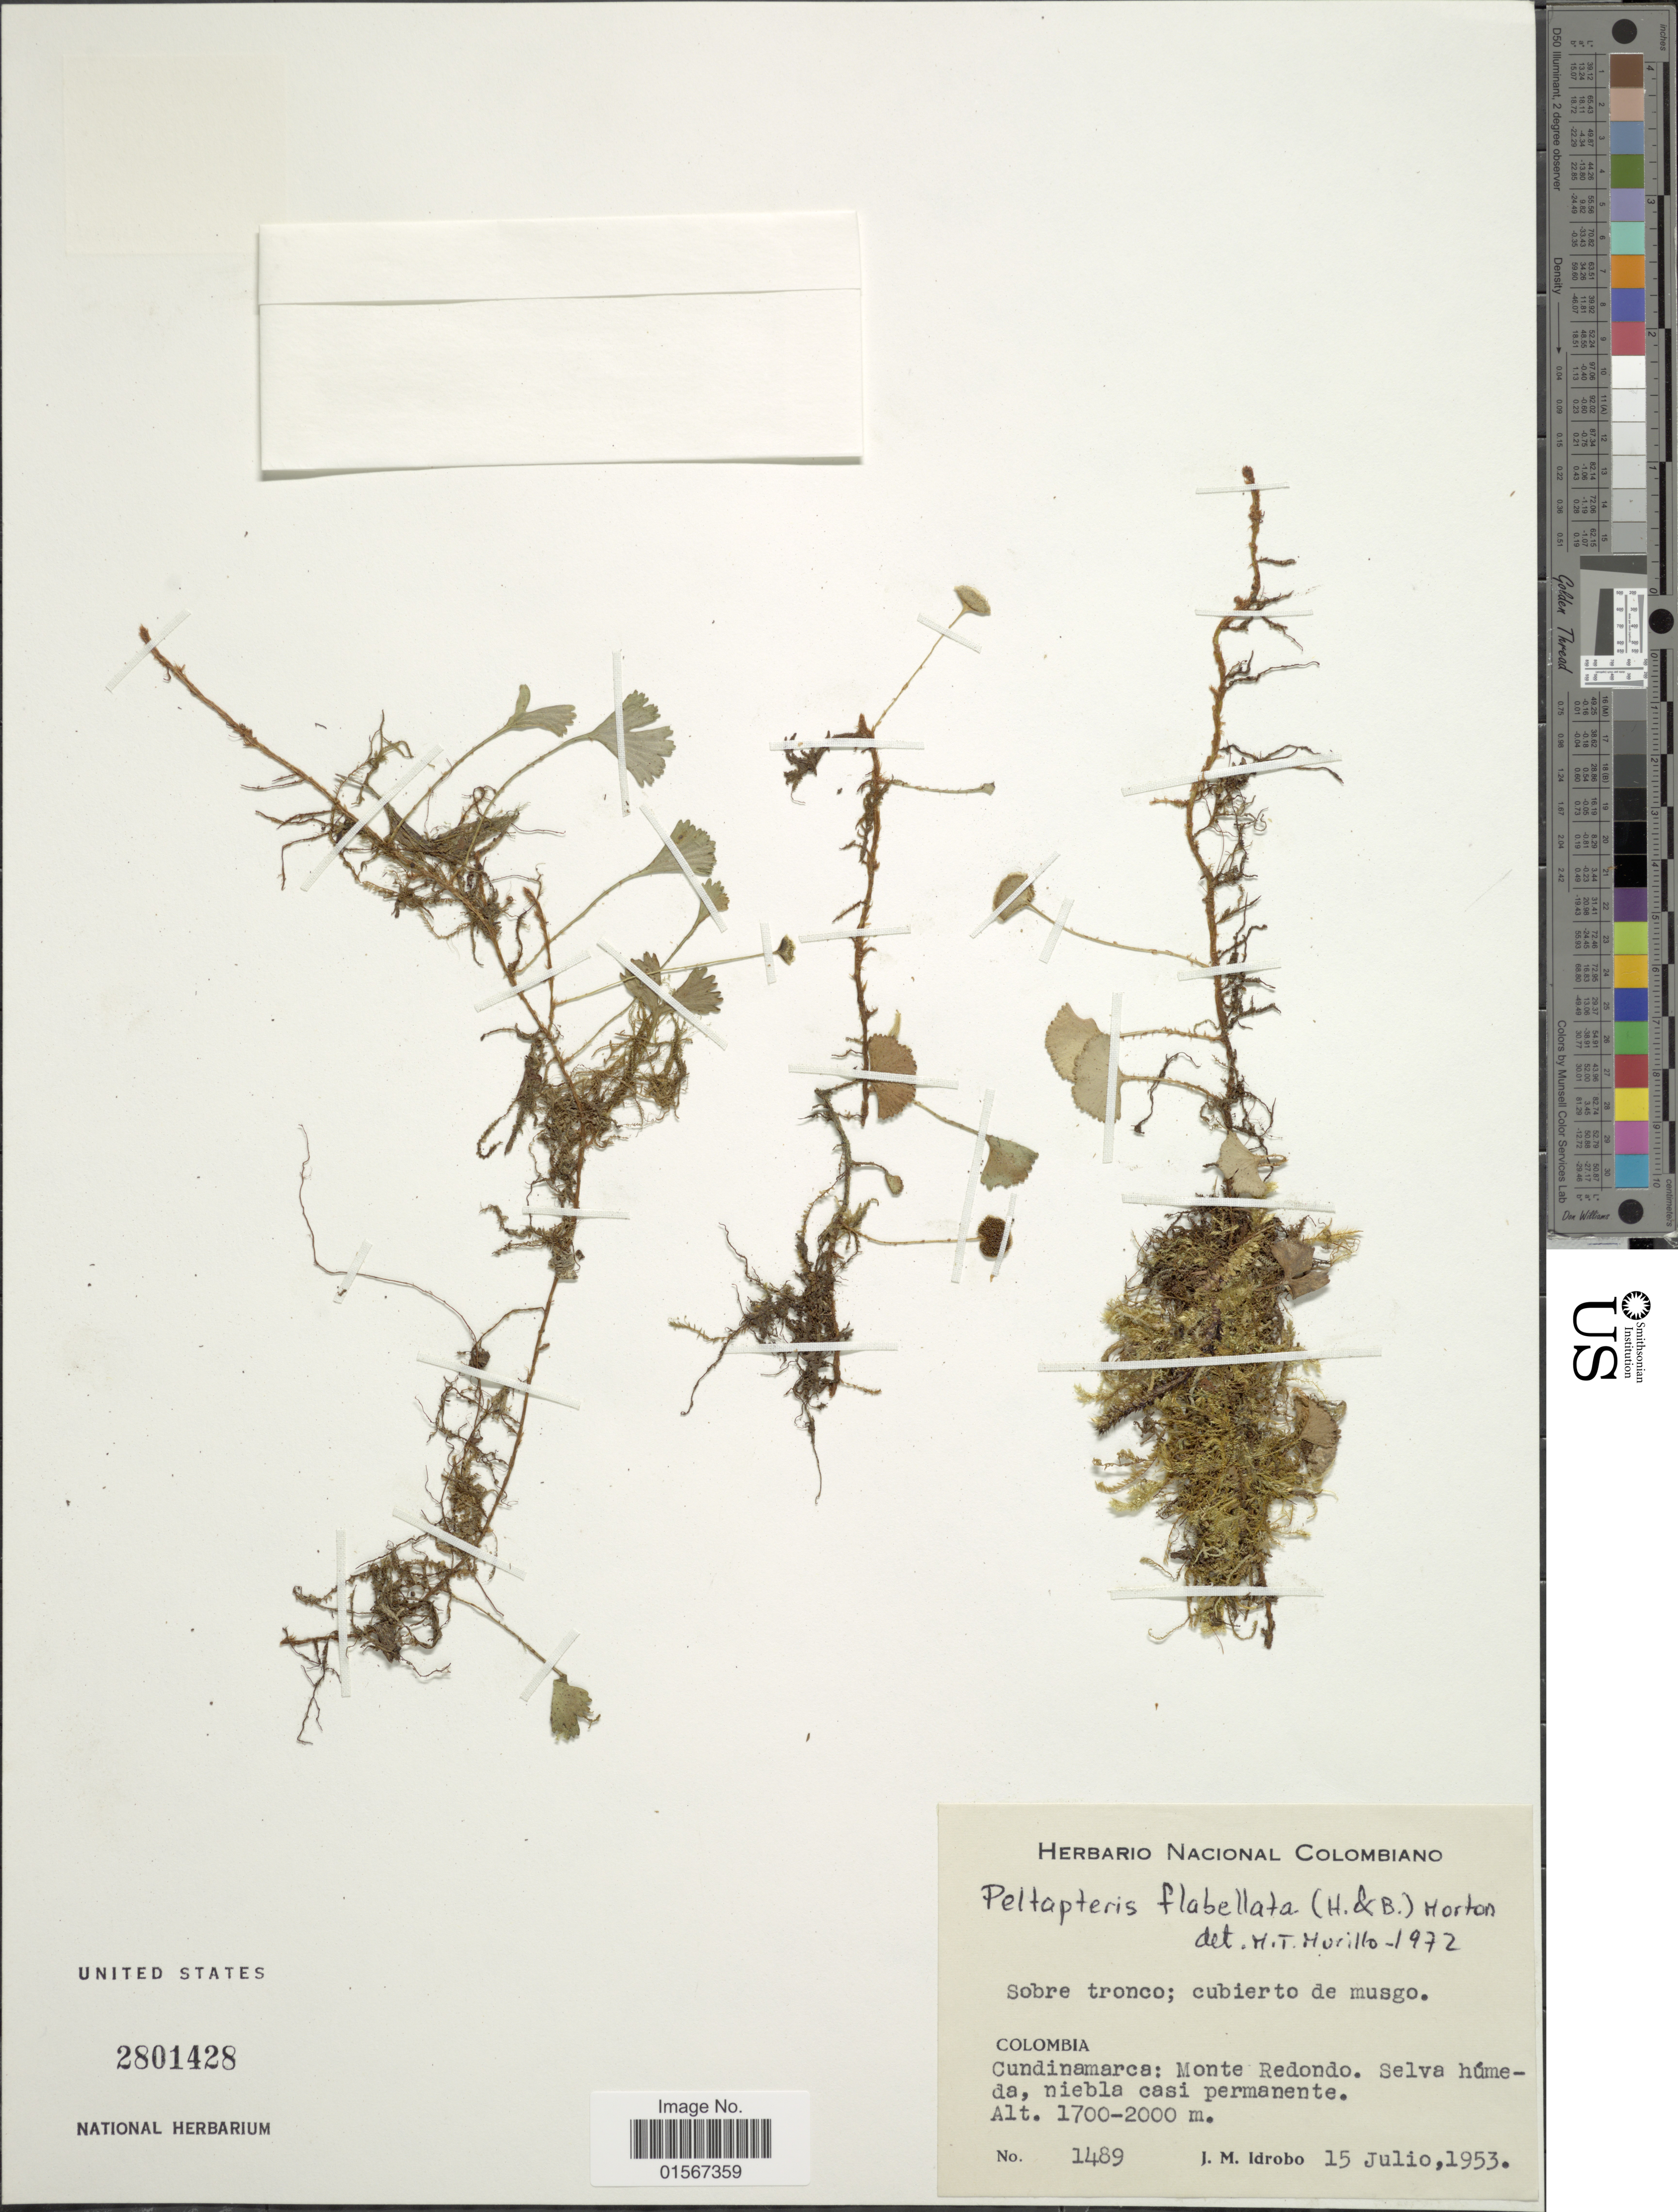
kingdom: Plantae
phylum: Tracheophyta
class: Polypodiopsida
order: Polypodiales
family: Dryopteridaceae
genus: Elaphoglossum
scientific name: Elaphoglossum peltatum f. flabellatum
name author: (Humb. & Bonpl. ex Willd.) Mickel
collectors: J. M. Idrobo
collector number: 1489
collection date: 1953-07-15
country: Colombia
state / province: Cundinamarca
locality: Colombia, Cundinamarca: Monte Redondo. Selva húmeda, niebla casi permanente.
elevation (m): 1700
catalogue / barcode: US 2801428